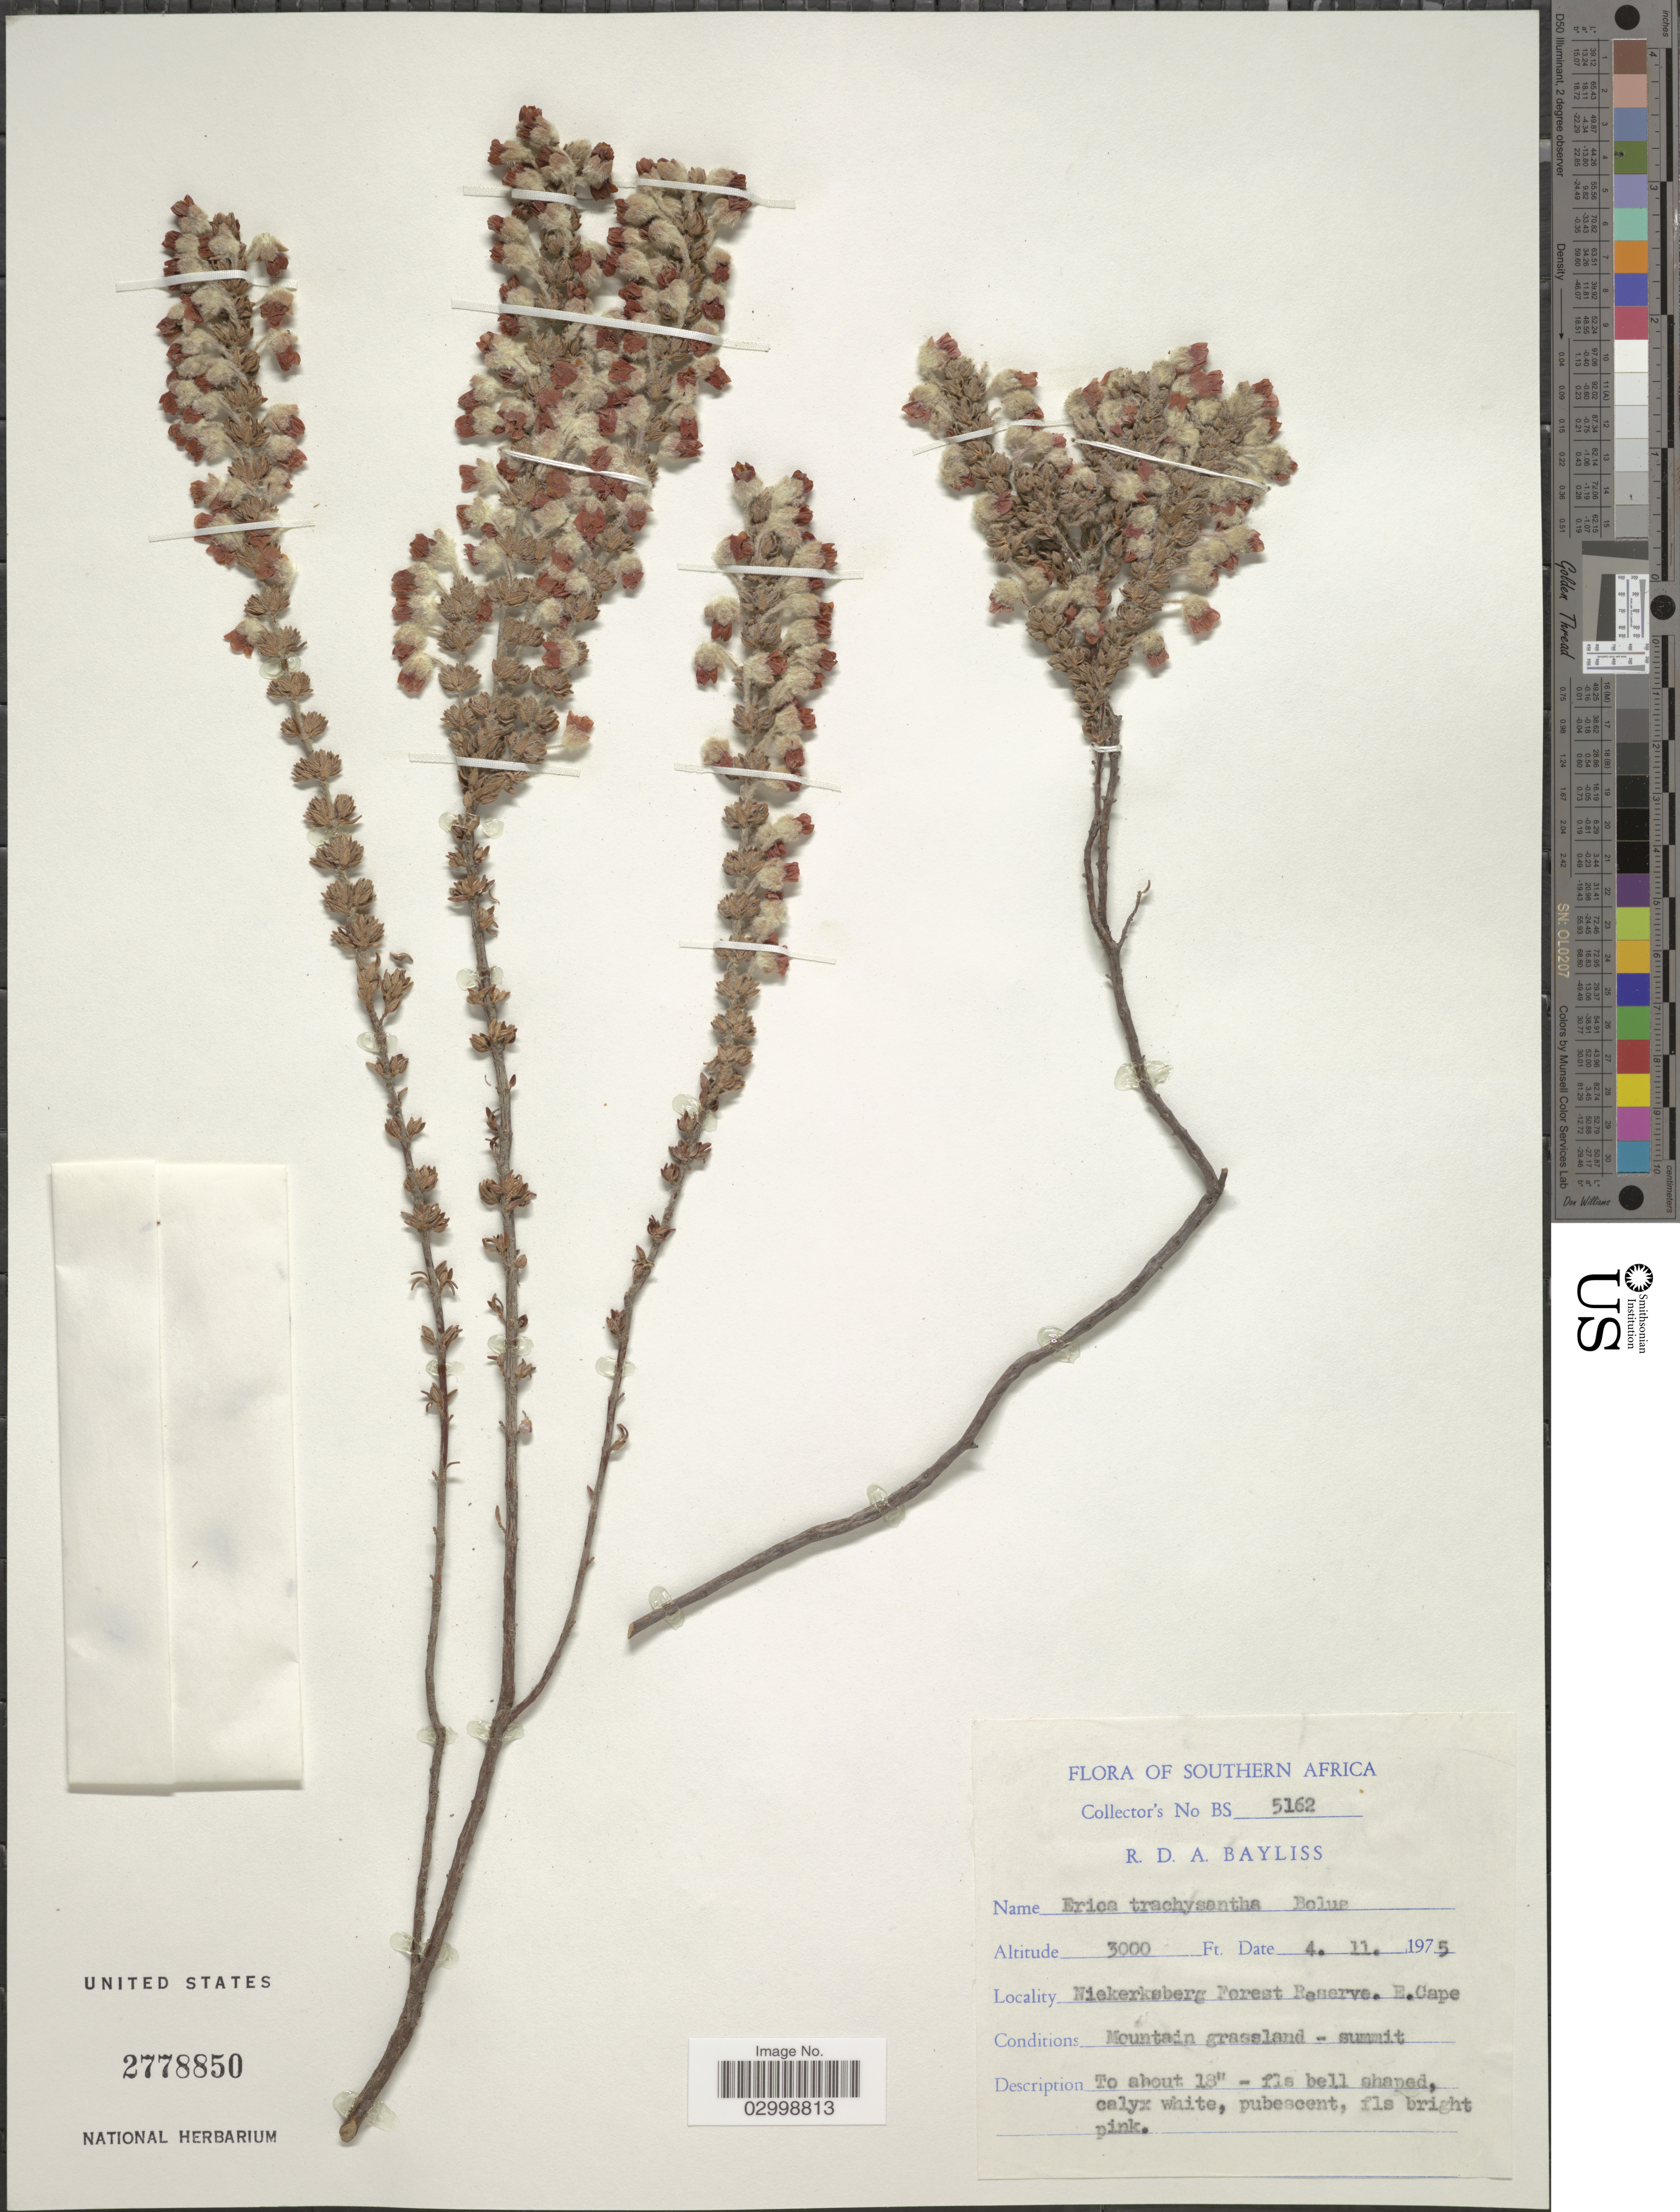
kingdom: Plantae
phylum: Tracheophyta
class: Magnoliopsida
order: Ericales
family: Ericaceae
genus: Erica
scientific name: Erica trachysantha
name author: Bolus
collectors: R. Bayliss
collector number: BS 5162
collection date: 1975-11-04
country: South Africa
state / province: Eastern Cape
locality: Southern Africa. Niekerksberg Forest Reserve. Mountain grassland - summit.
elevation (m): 914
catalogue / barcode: US 2778850